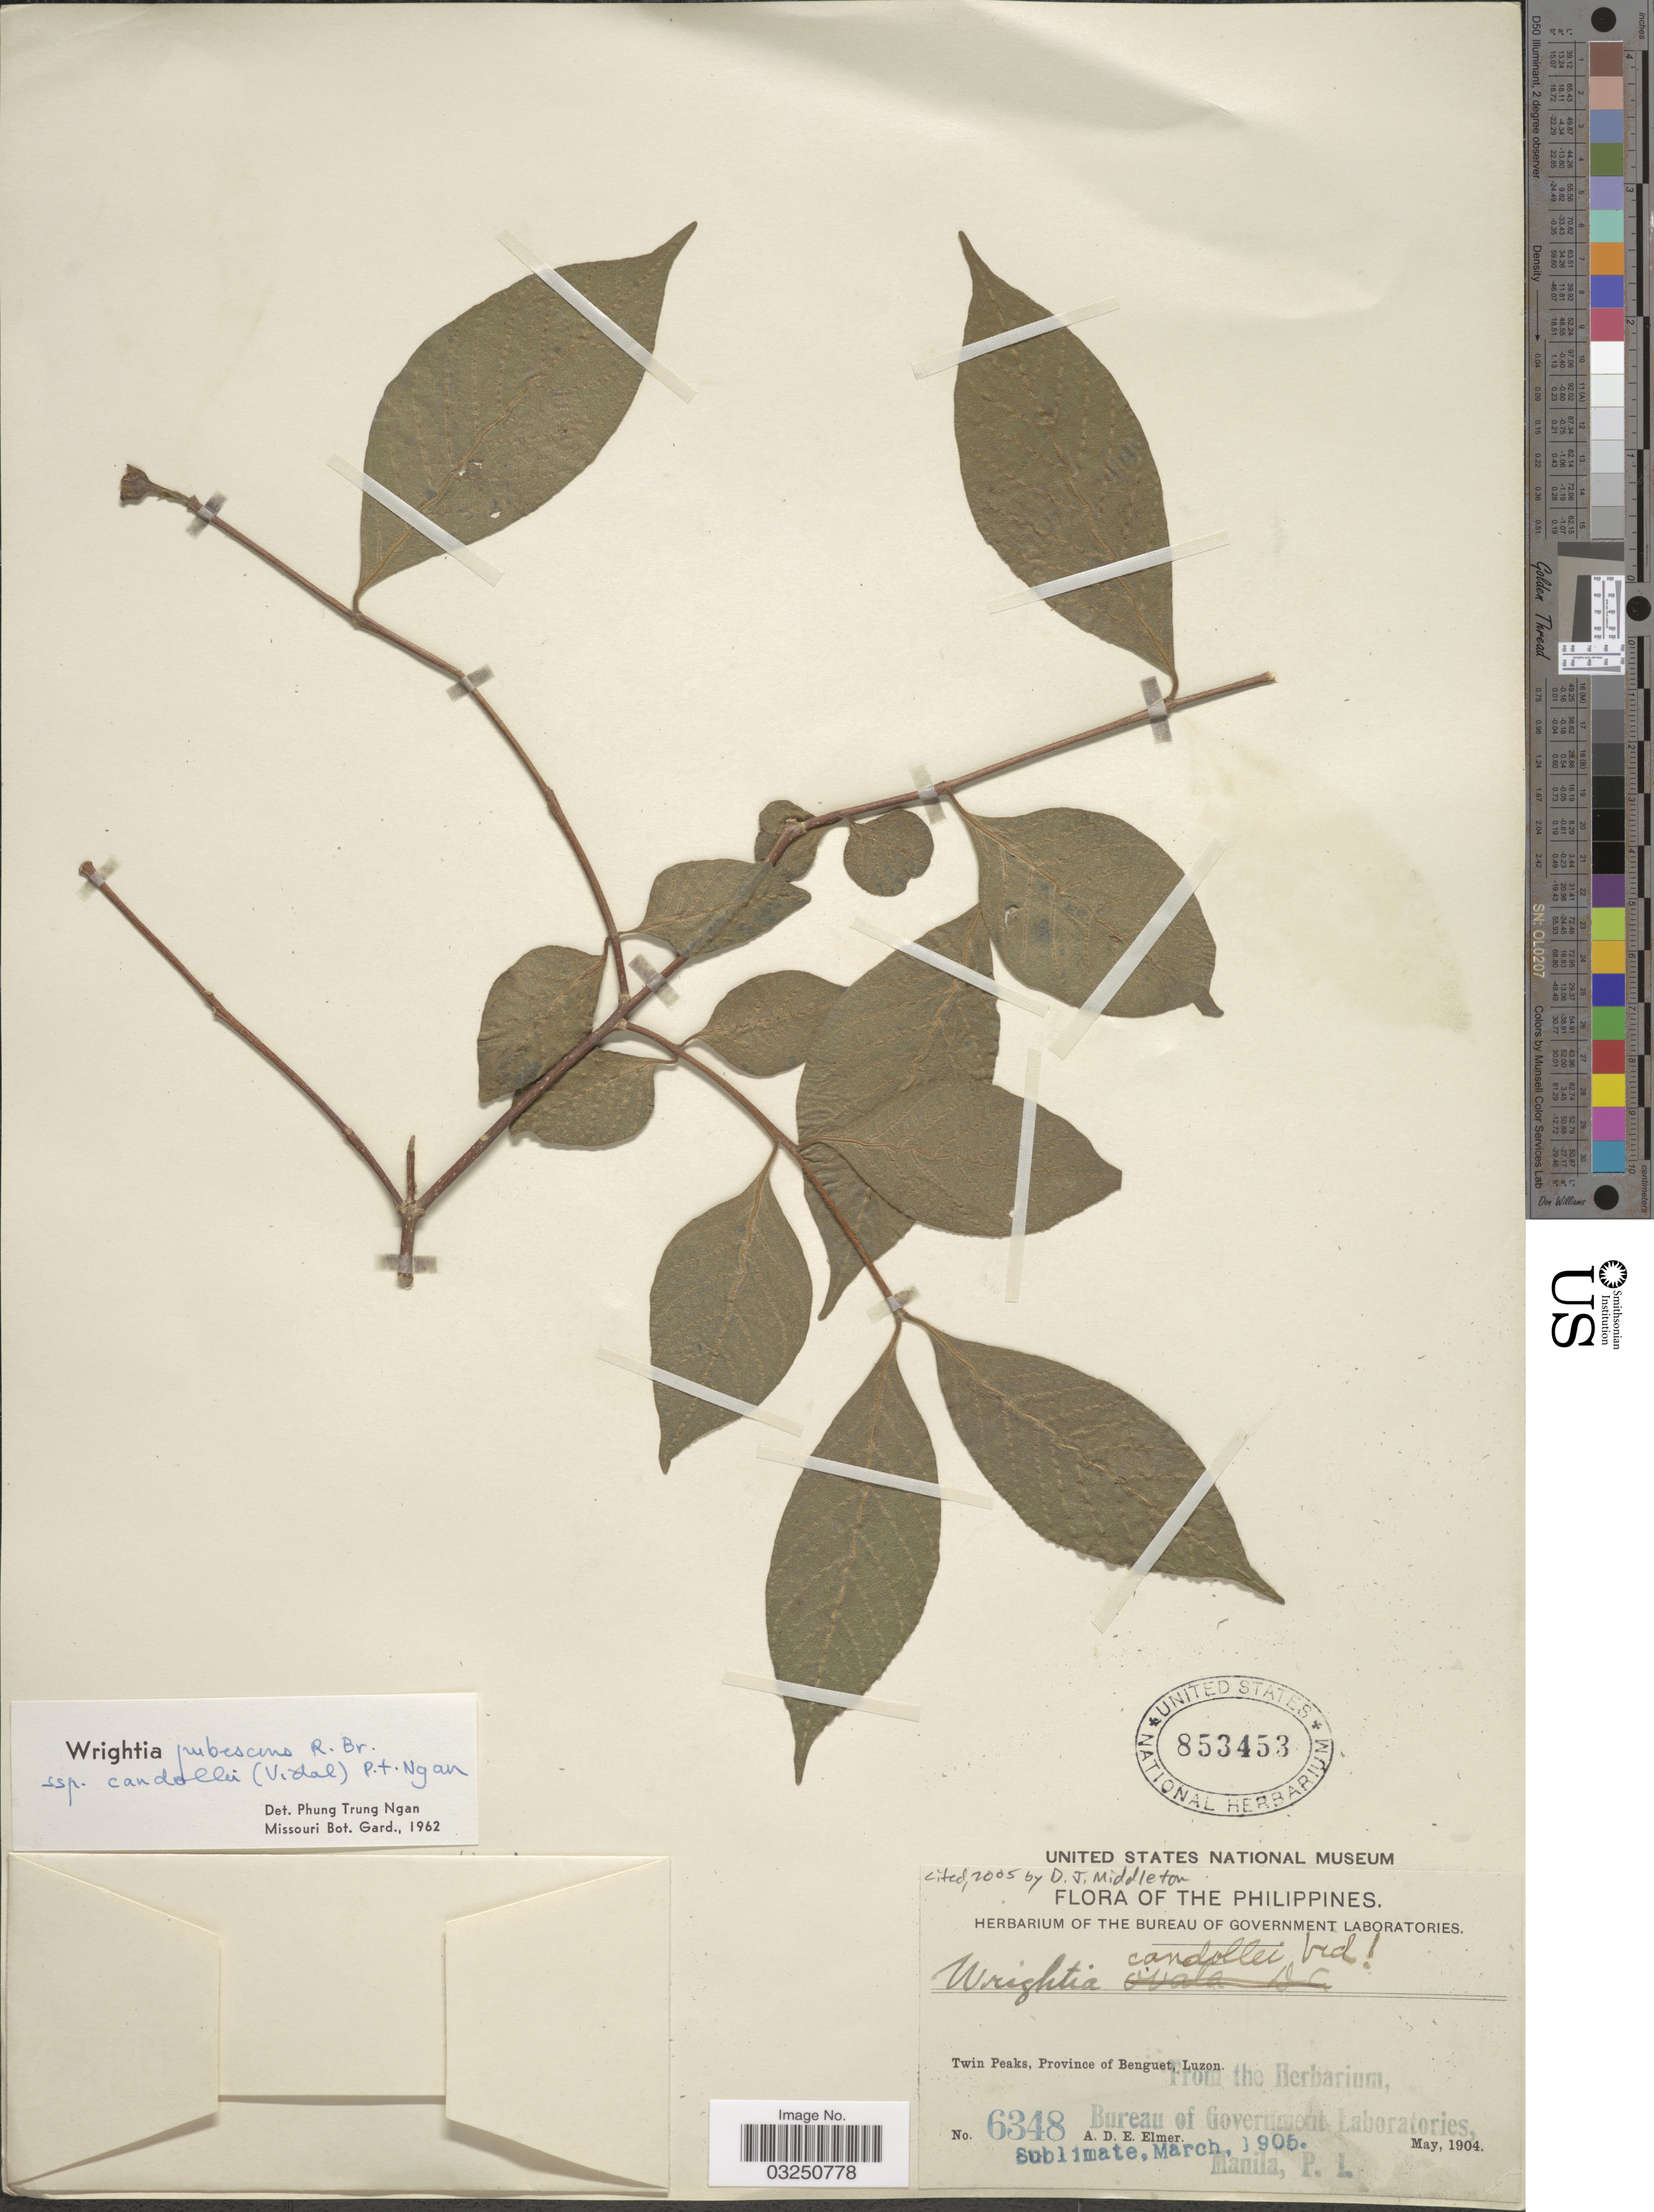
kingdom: Plantae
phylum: Tracheophyta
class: Magnoliopsida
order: Gentianales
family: Apocynaceae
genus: Wrightia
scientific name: Wrightia candollei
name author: Vidal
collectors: A. D. E. Elmer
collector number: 6348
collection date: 1904-05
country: Philippines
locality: Twin Peaks, Province of Benguet, Luzon.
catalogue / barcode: US 853453